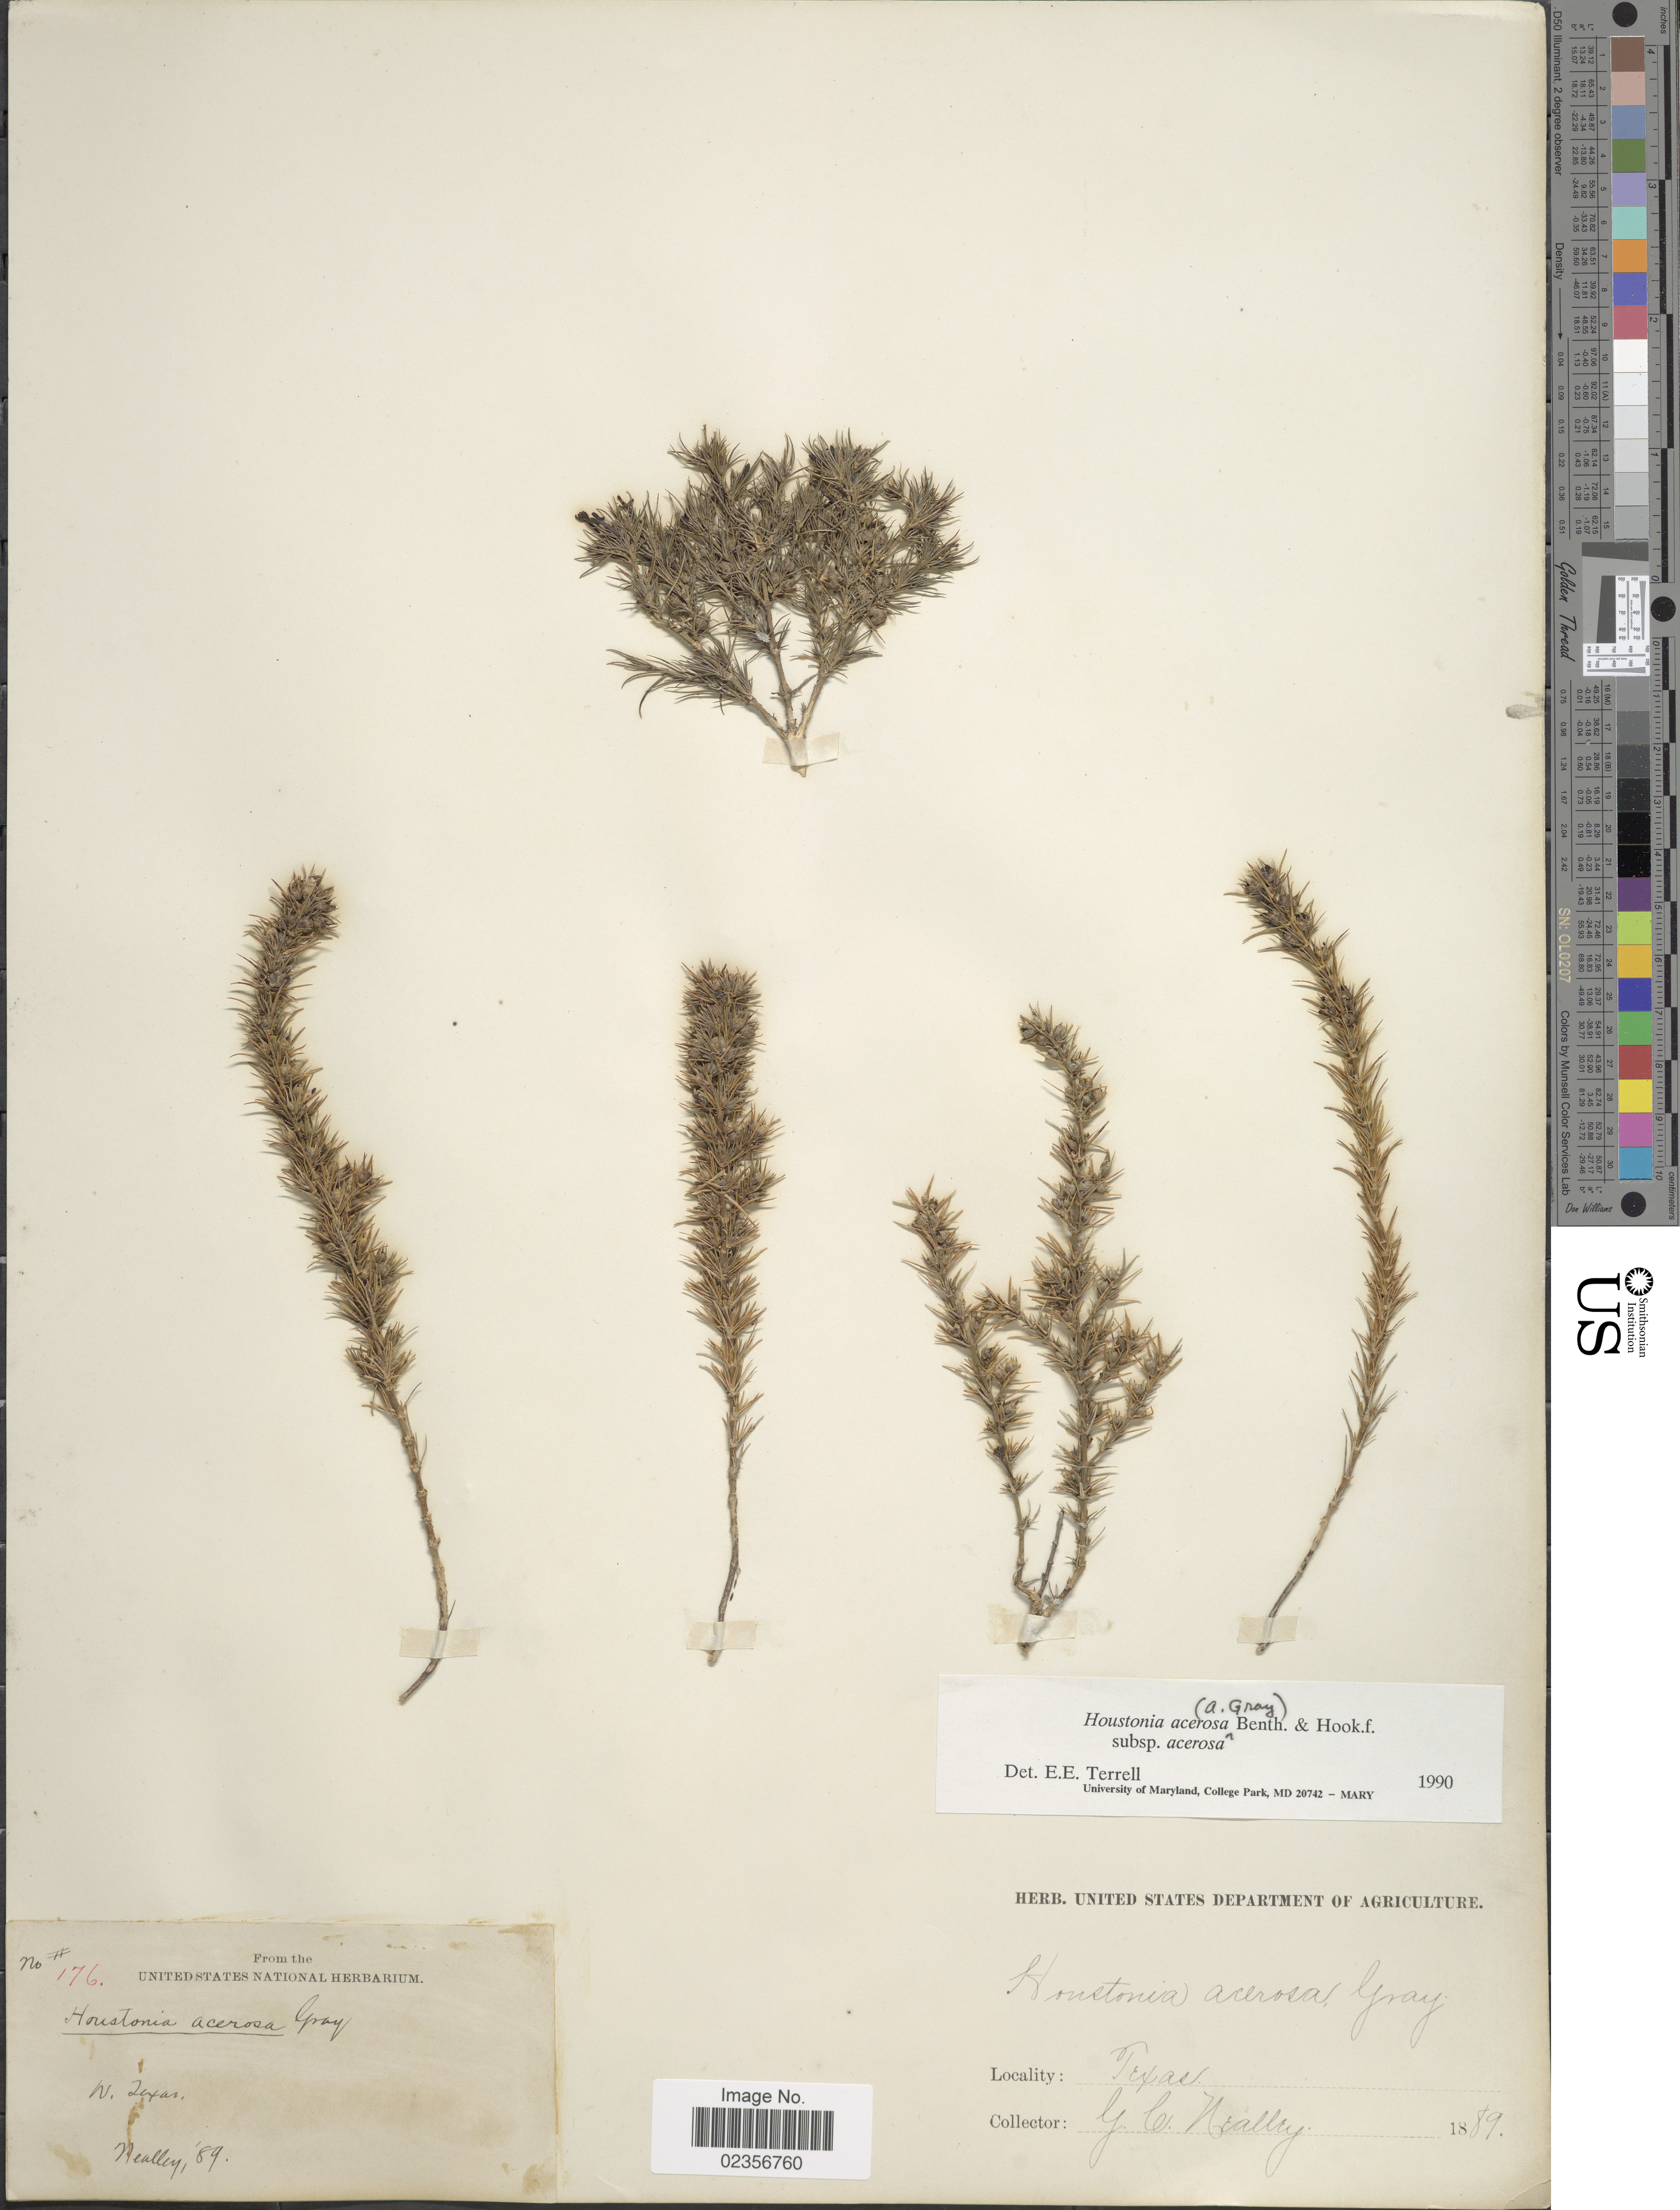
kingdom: Plantae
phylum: Tracheophyta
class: Magnoliopsida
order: Gentianales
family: Rubiaceae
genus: Houstonia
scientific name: Houstonia acerosa var. acerosa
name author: (A. Gray) Benth. & Hook. f.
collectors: G. C. Nealley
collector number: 176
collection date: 1889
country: United States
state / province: Texas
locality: W. Texas